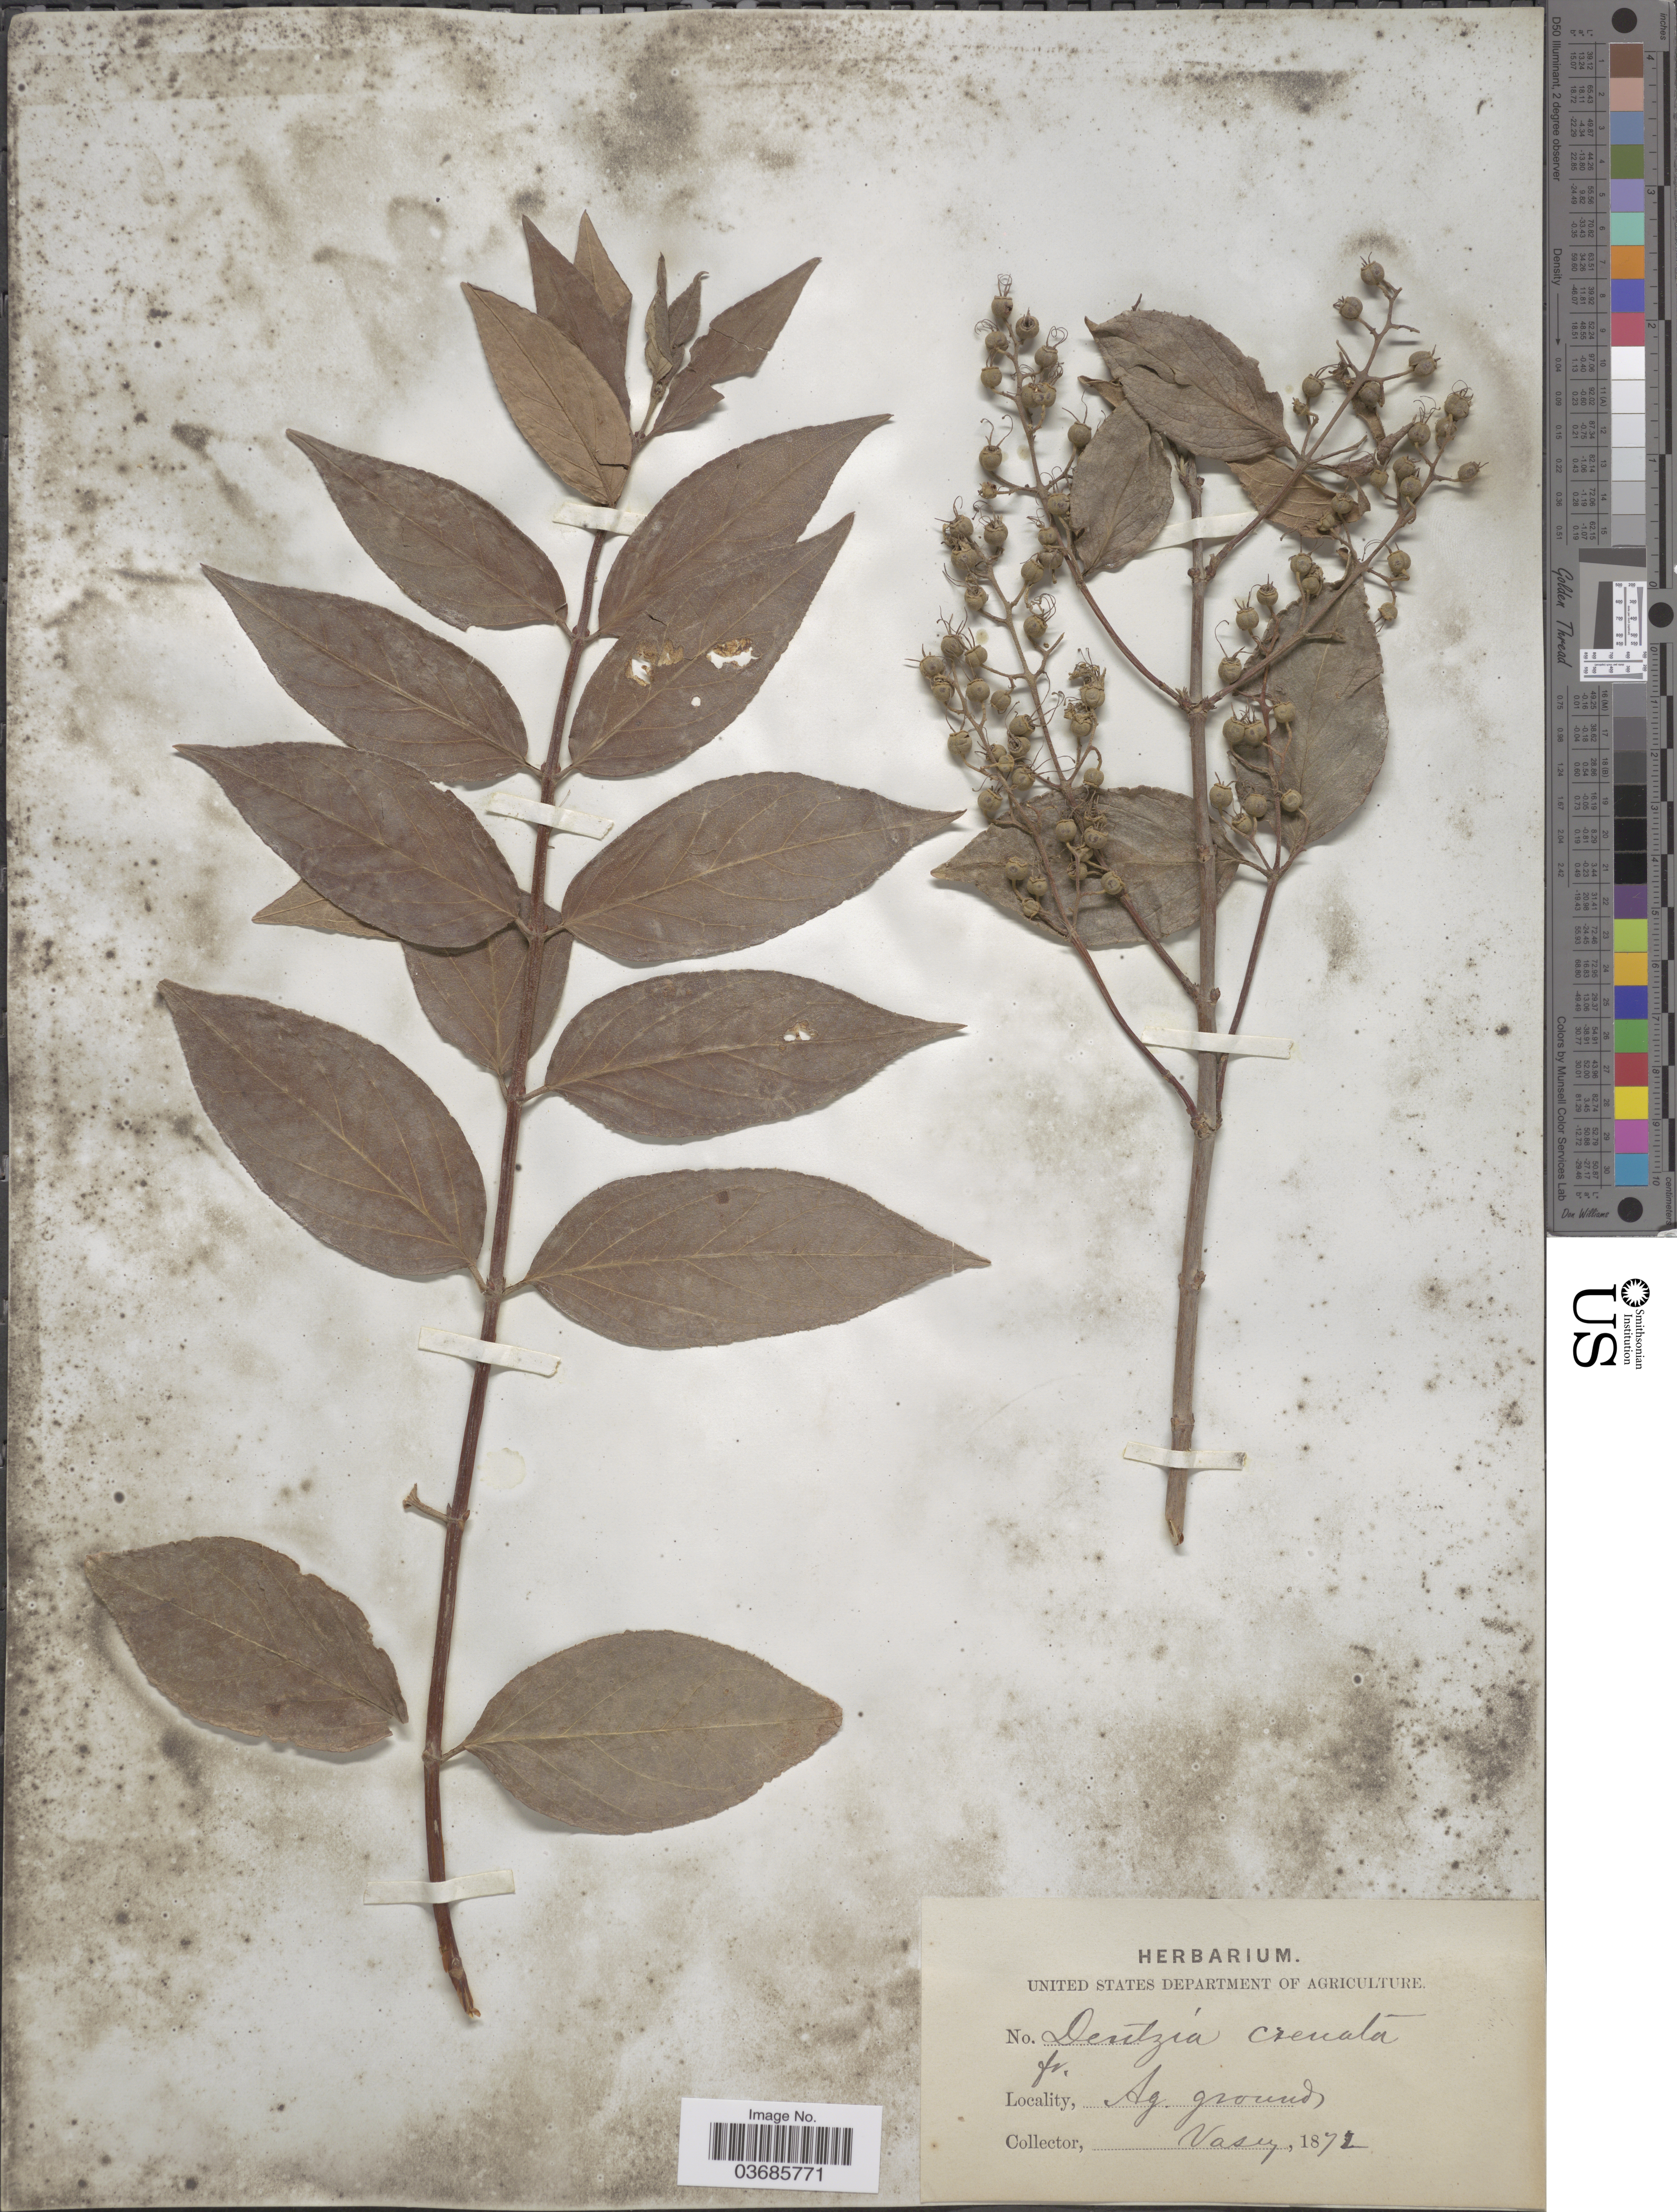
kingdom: Plantae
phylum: Tracheophyta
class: Magnoliopsida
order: Cornales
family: Hydrangeaceae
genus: Deutzia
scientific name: Deutzia scabra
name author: Thunb.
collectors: Vasey, --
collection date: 1872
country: United States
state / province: District of Columbia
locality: Ag. grounds.